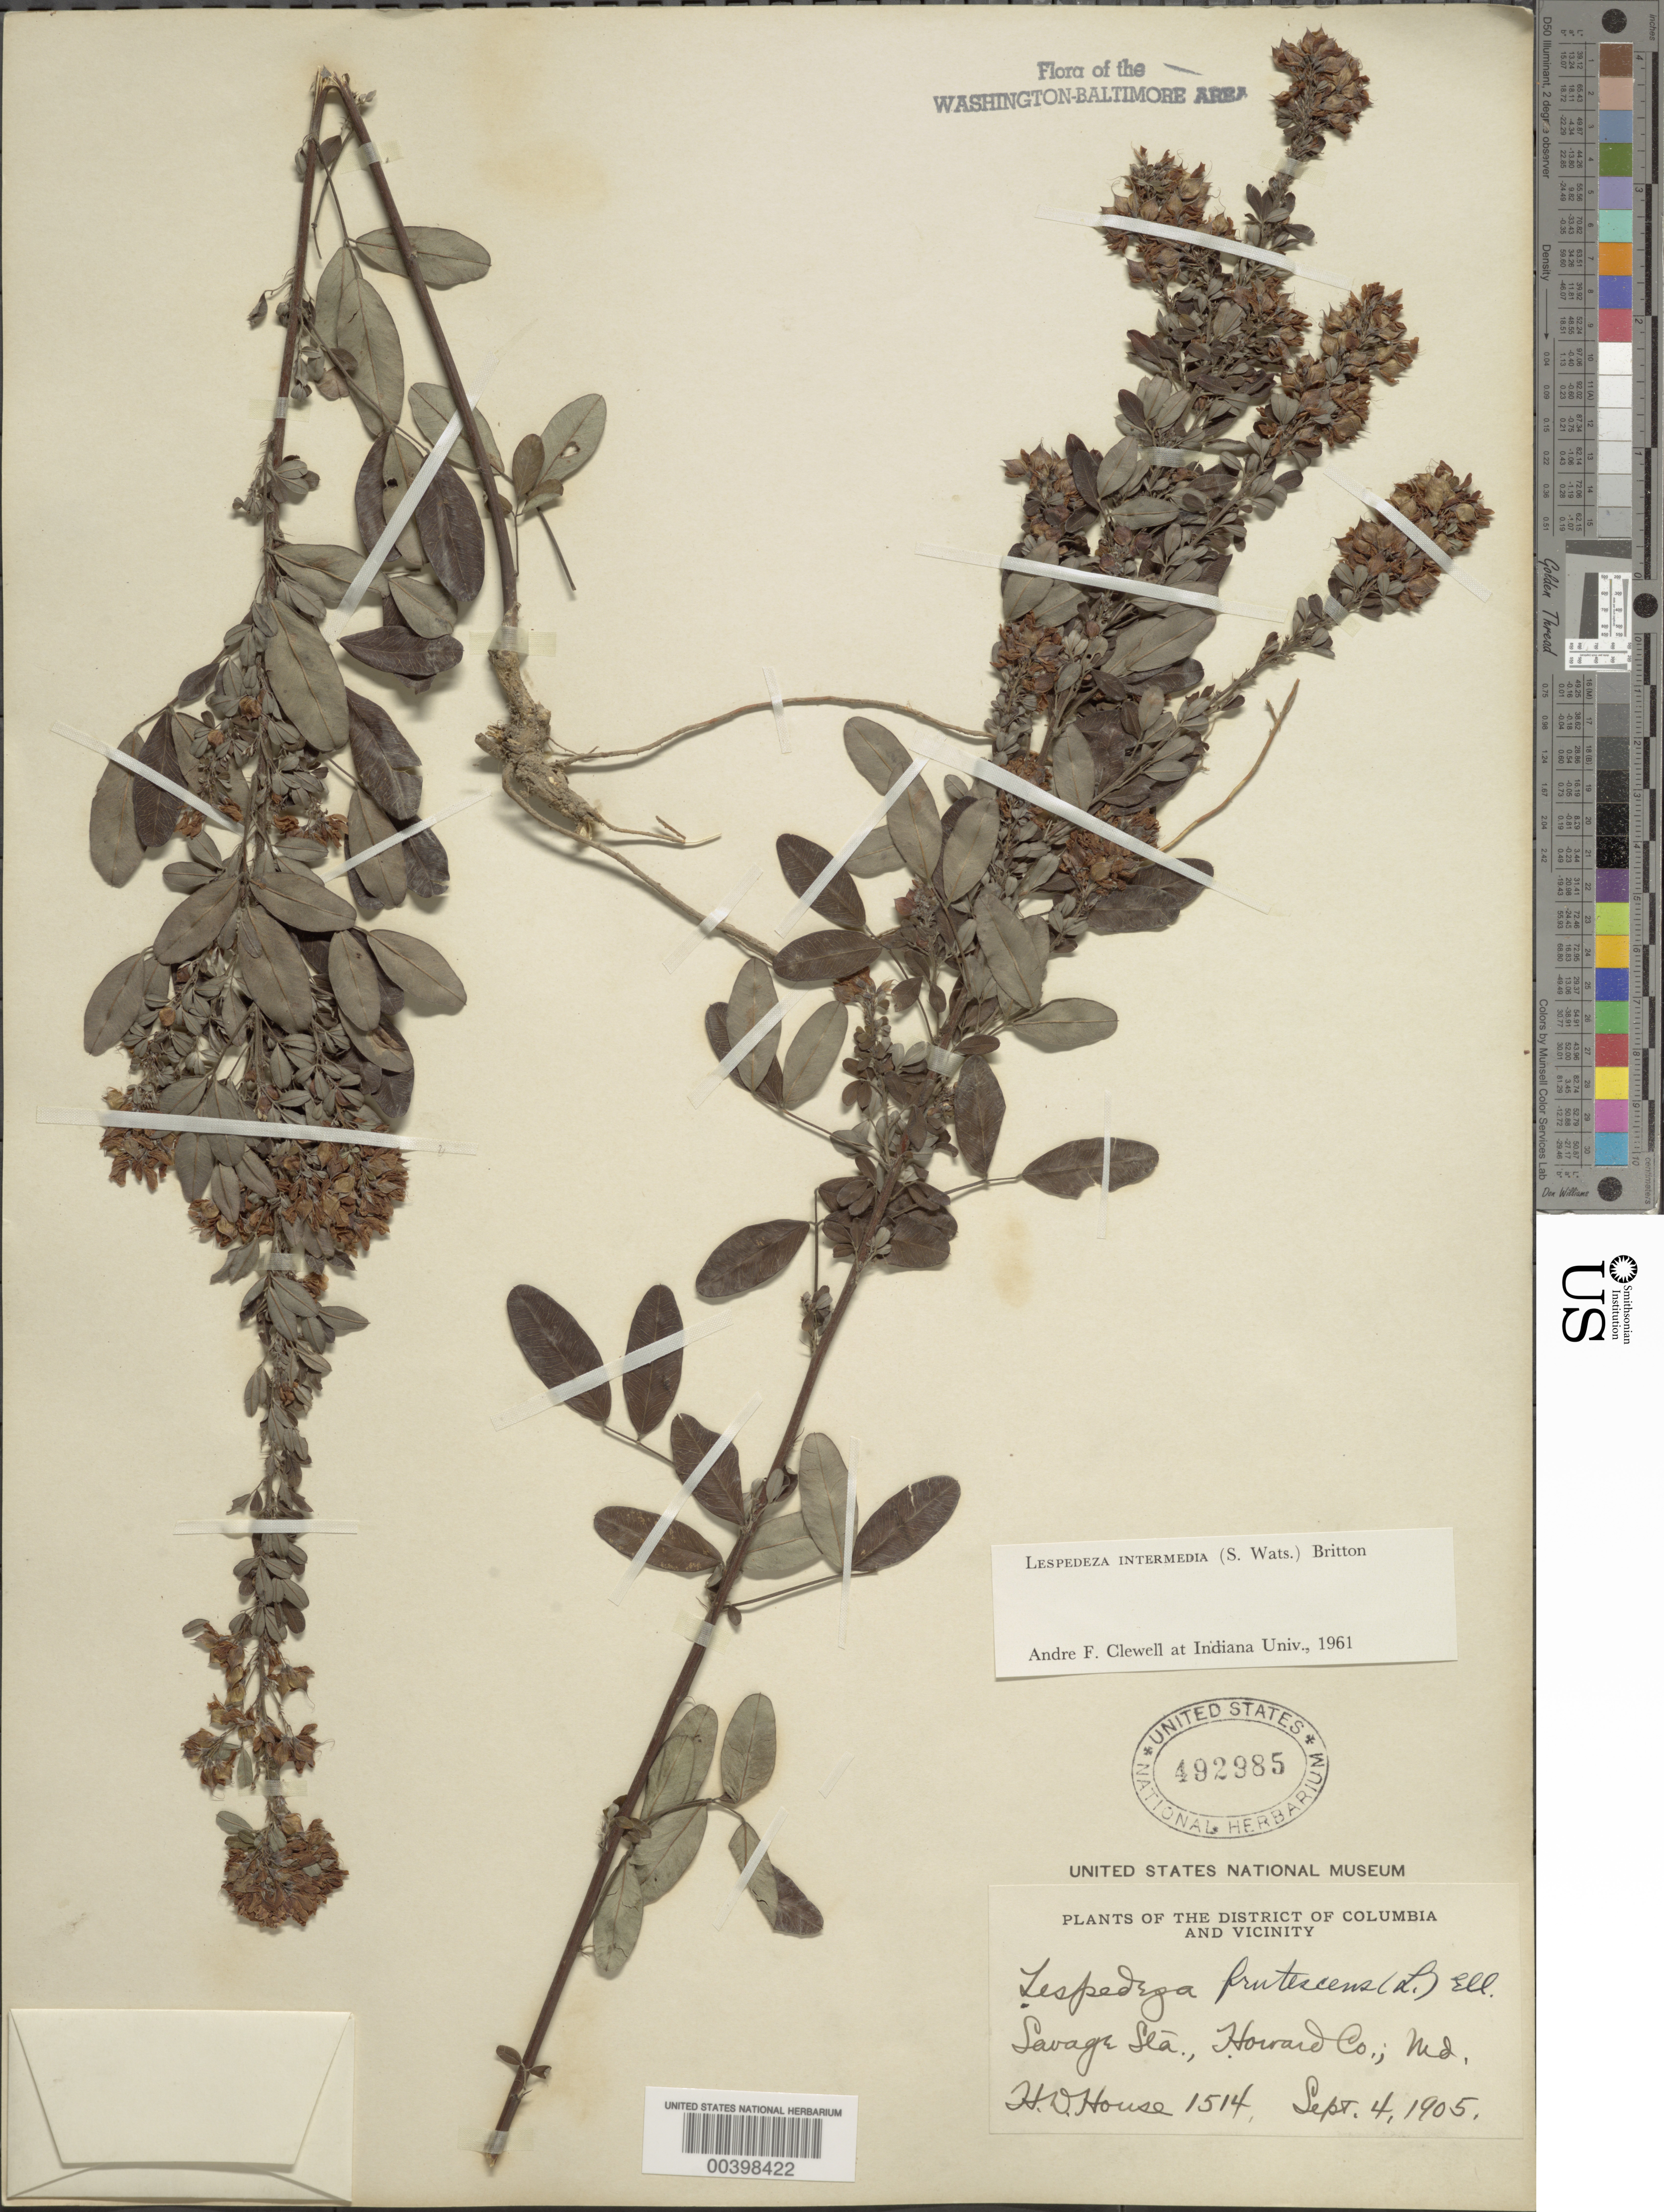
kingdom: Plantae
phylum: Tracheophyta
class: Magnoliopsida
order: Fabales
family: Fabaceae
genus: Lespedeza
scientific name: Lespedeza intermedia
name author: (S. Watson) Britton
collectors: H. D. House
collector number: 1514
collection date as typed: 04 Sep 1905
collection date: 1905-09-04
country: United States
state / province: Maryland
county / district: Howard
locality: Savage Station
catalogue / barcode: US 492985